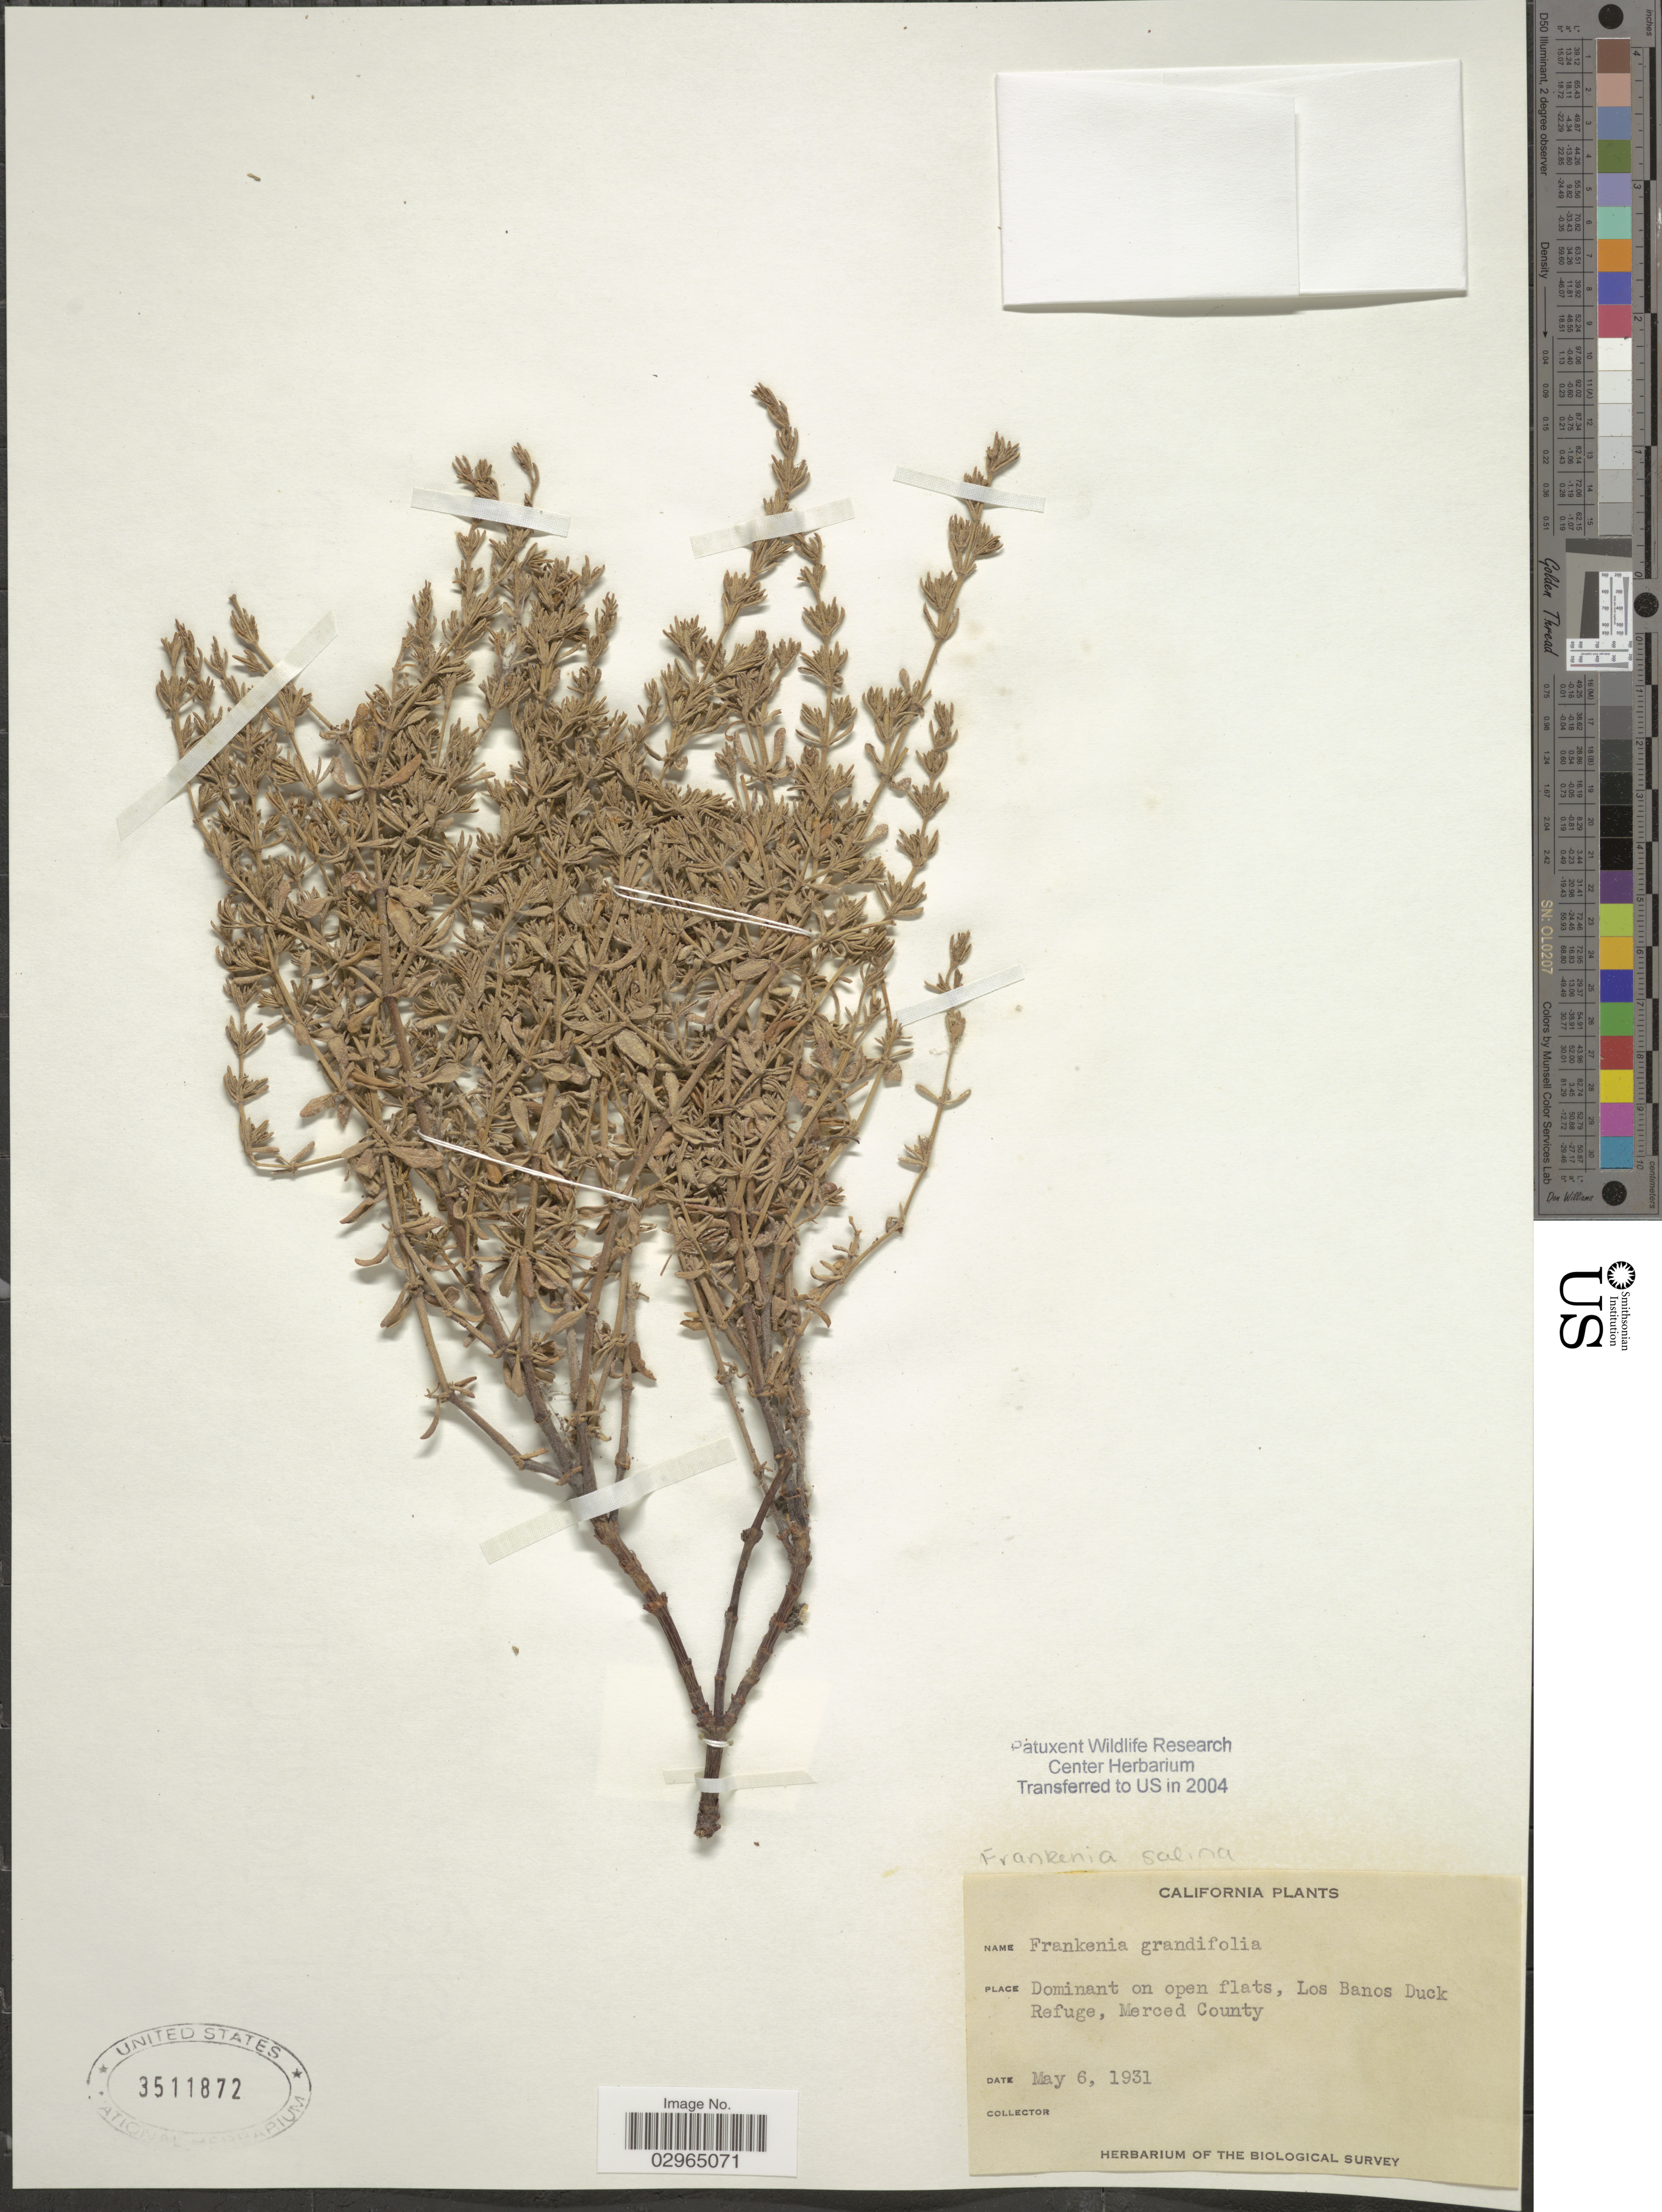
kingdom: Plantae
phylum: Tracheophyta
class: Magnoliopsida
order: Caryophyllales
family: Frankeniaceae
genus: Frankenia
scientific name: Frankenia salina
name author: (Molina) I.M. Johnst.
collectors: ex herb. of the Biological Survey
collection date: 1931-05-06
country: United States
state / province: California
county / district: Merced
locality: Dominant on open flats, Los Banos Duck Refuge, Merced County.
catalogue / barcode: US 3511872